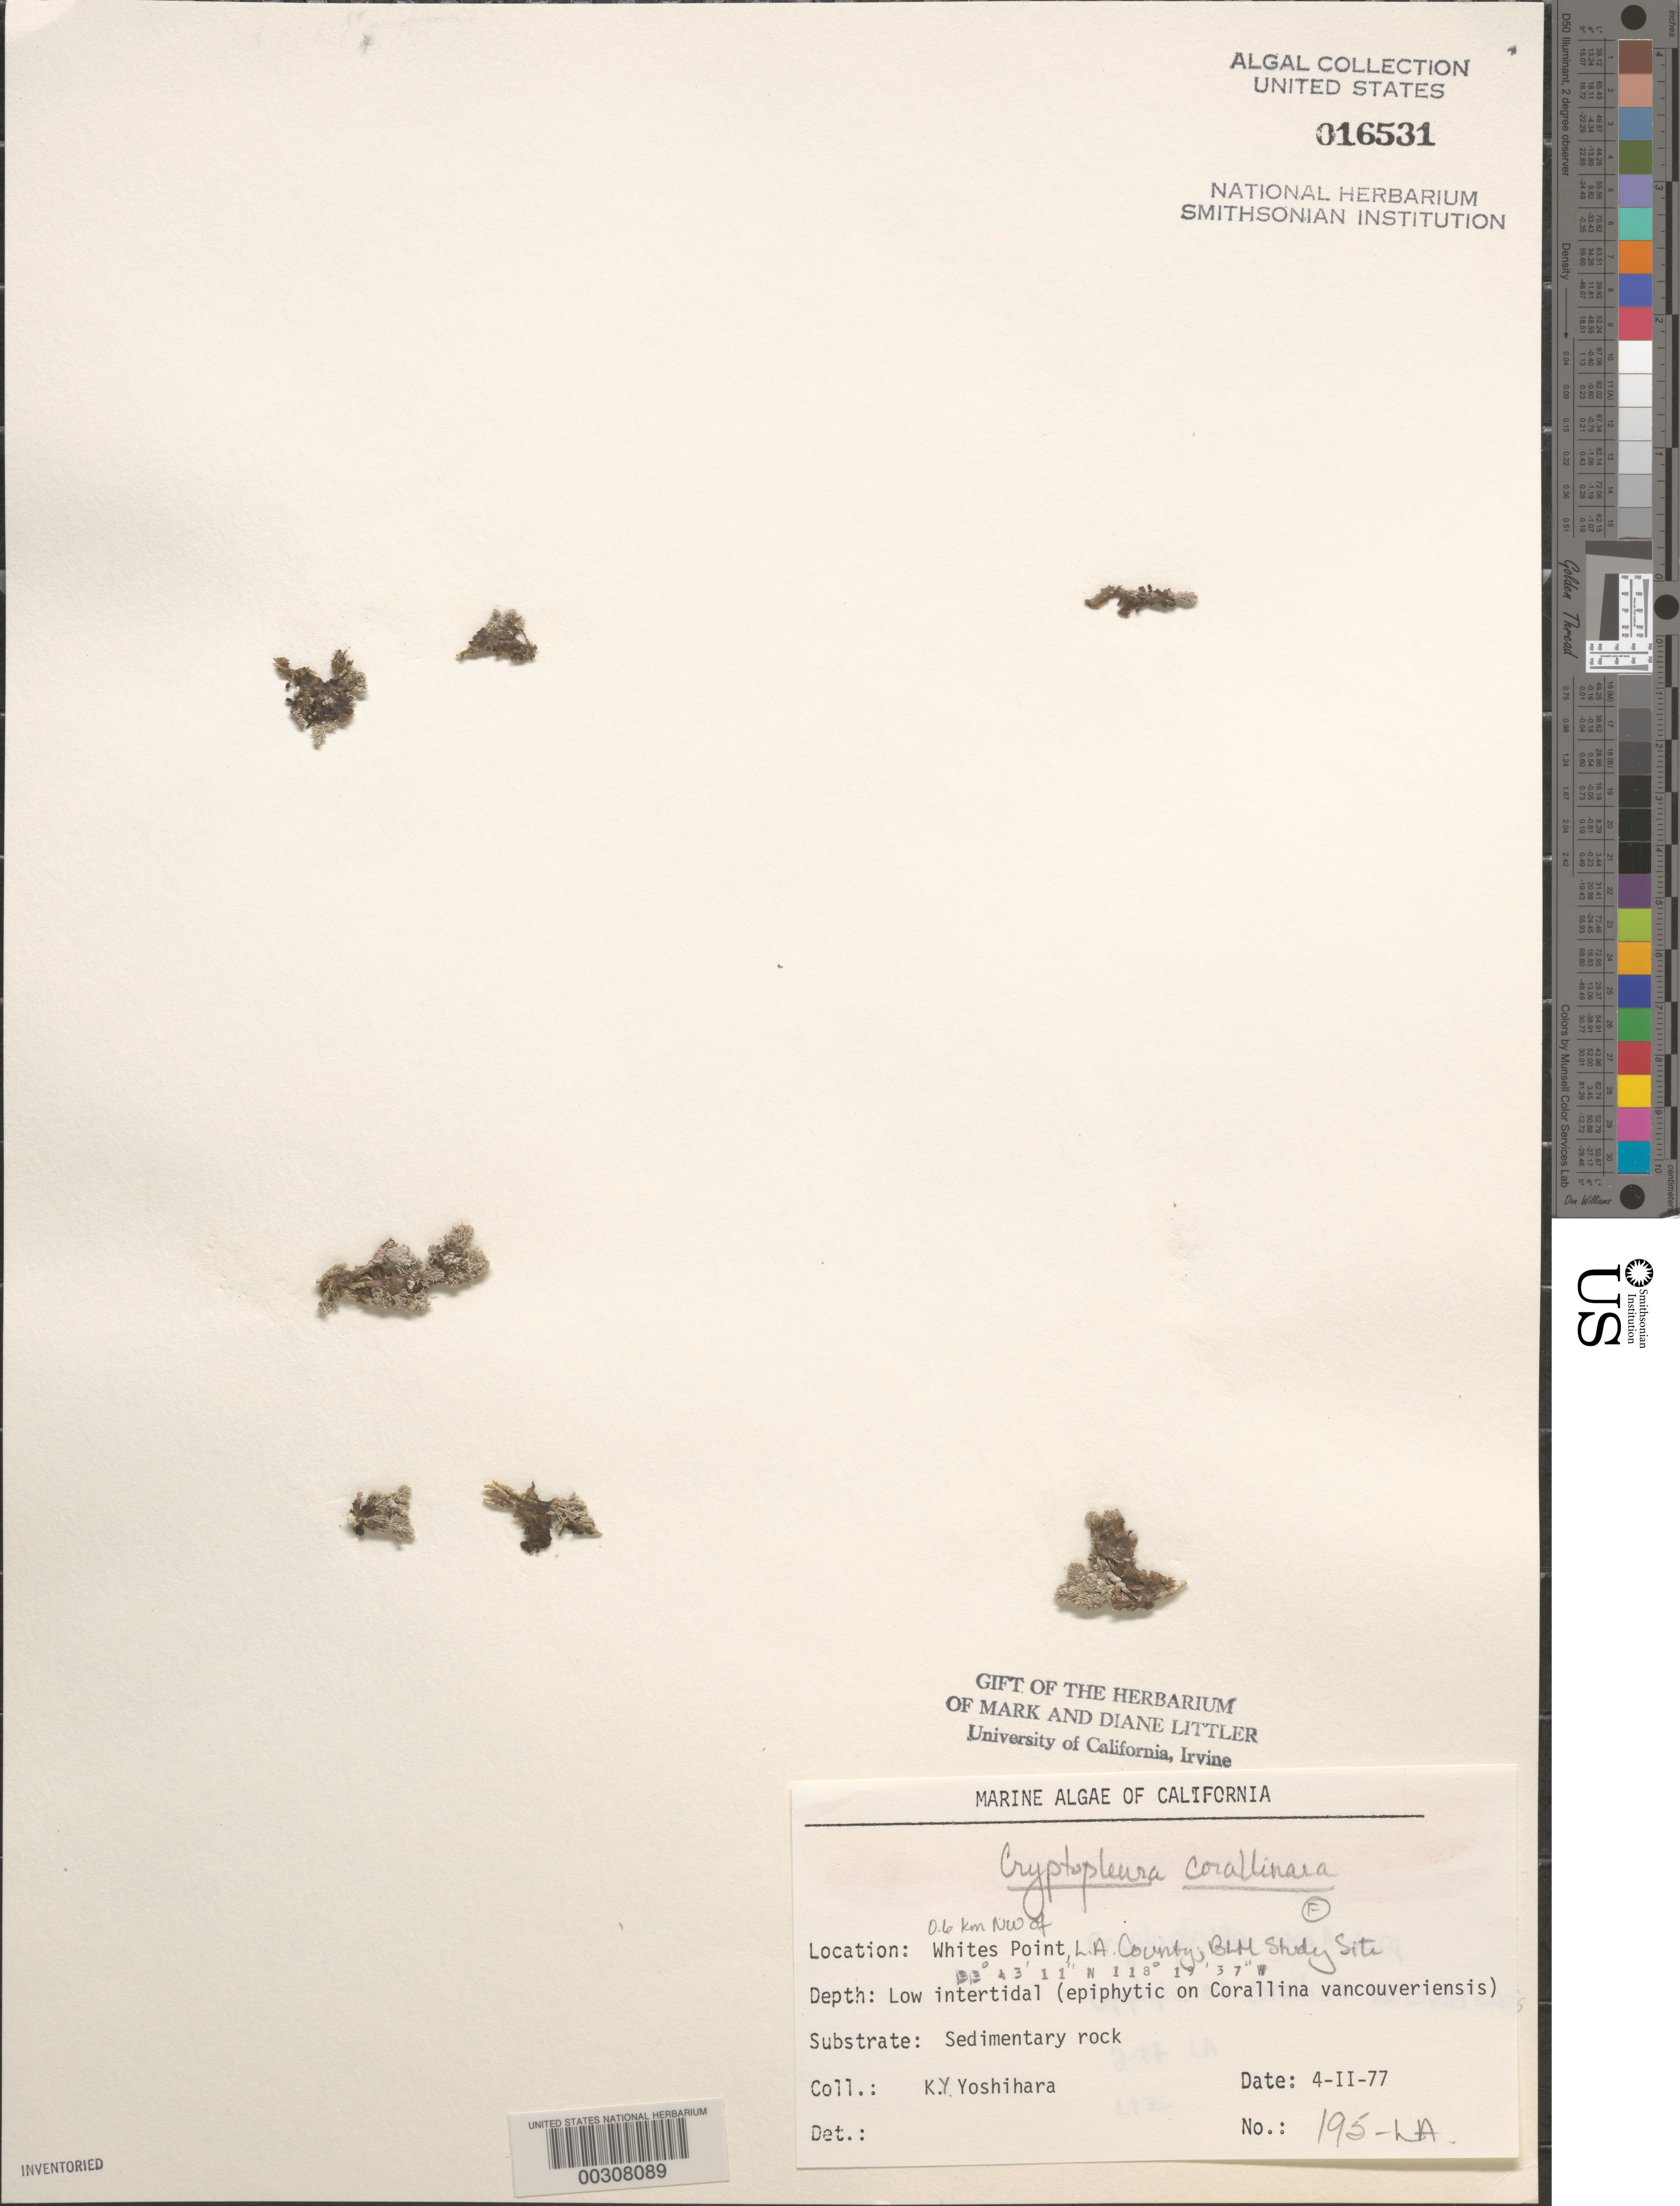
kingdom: Plantae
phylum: Rhodophyta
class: Florideophyceae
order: Ceramiales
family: Delesseriaceae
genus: Cryptopleura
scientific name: Cryptopleura corallinara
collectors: K. Yoshihara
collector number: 195-la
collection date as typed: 04 Feb 1977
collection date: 1977-02-04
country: United States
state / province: California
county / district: Los Angeles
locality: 0.6 km northwest of Whites Point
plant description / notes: BLM-SOCALBIGHT Rocky Intertidal Survey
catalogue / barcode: US 16531